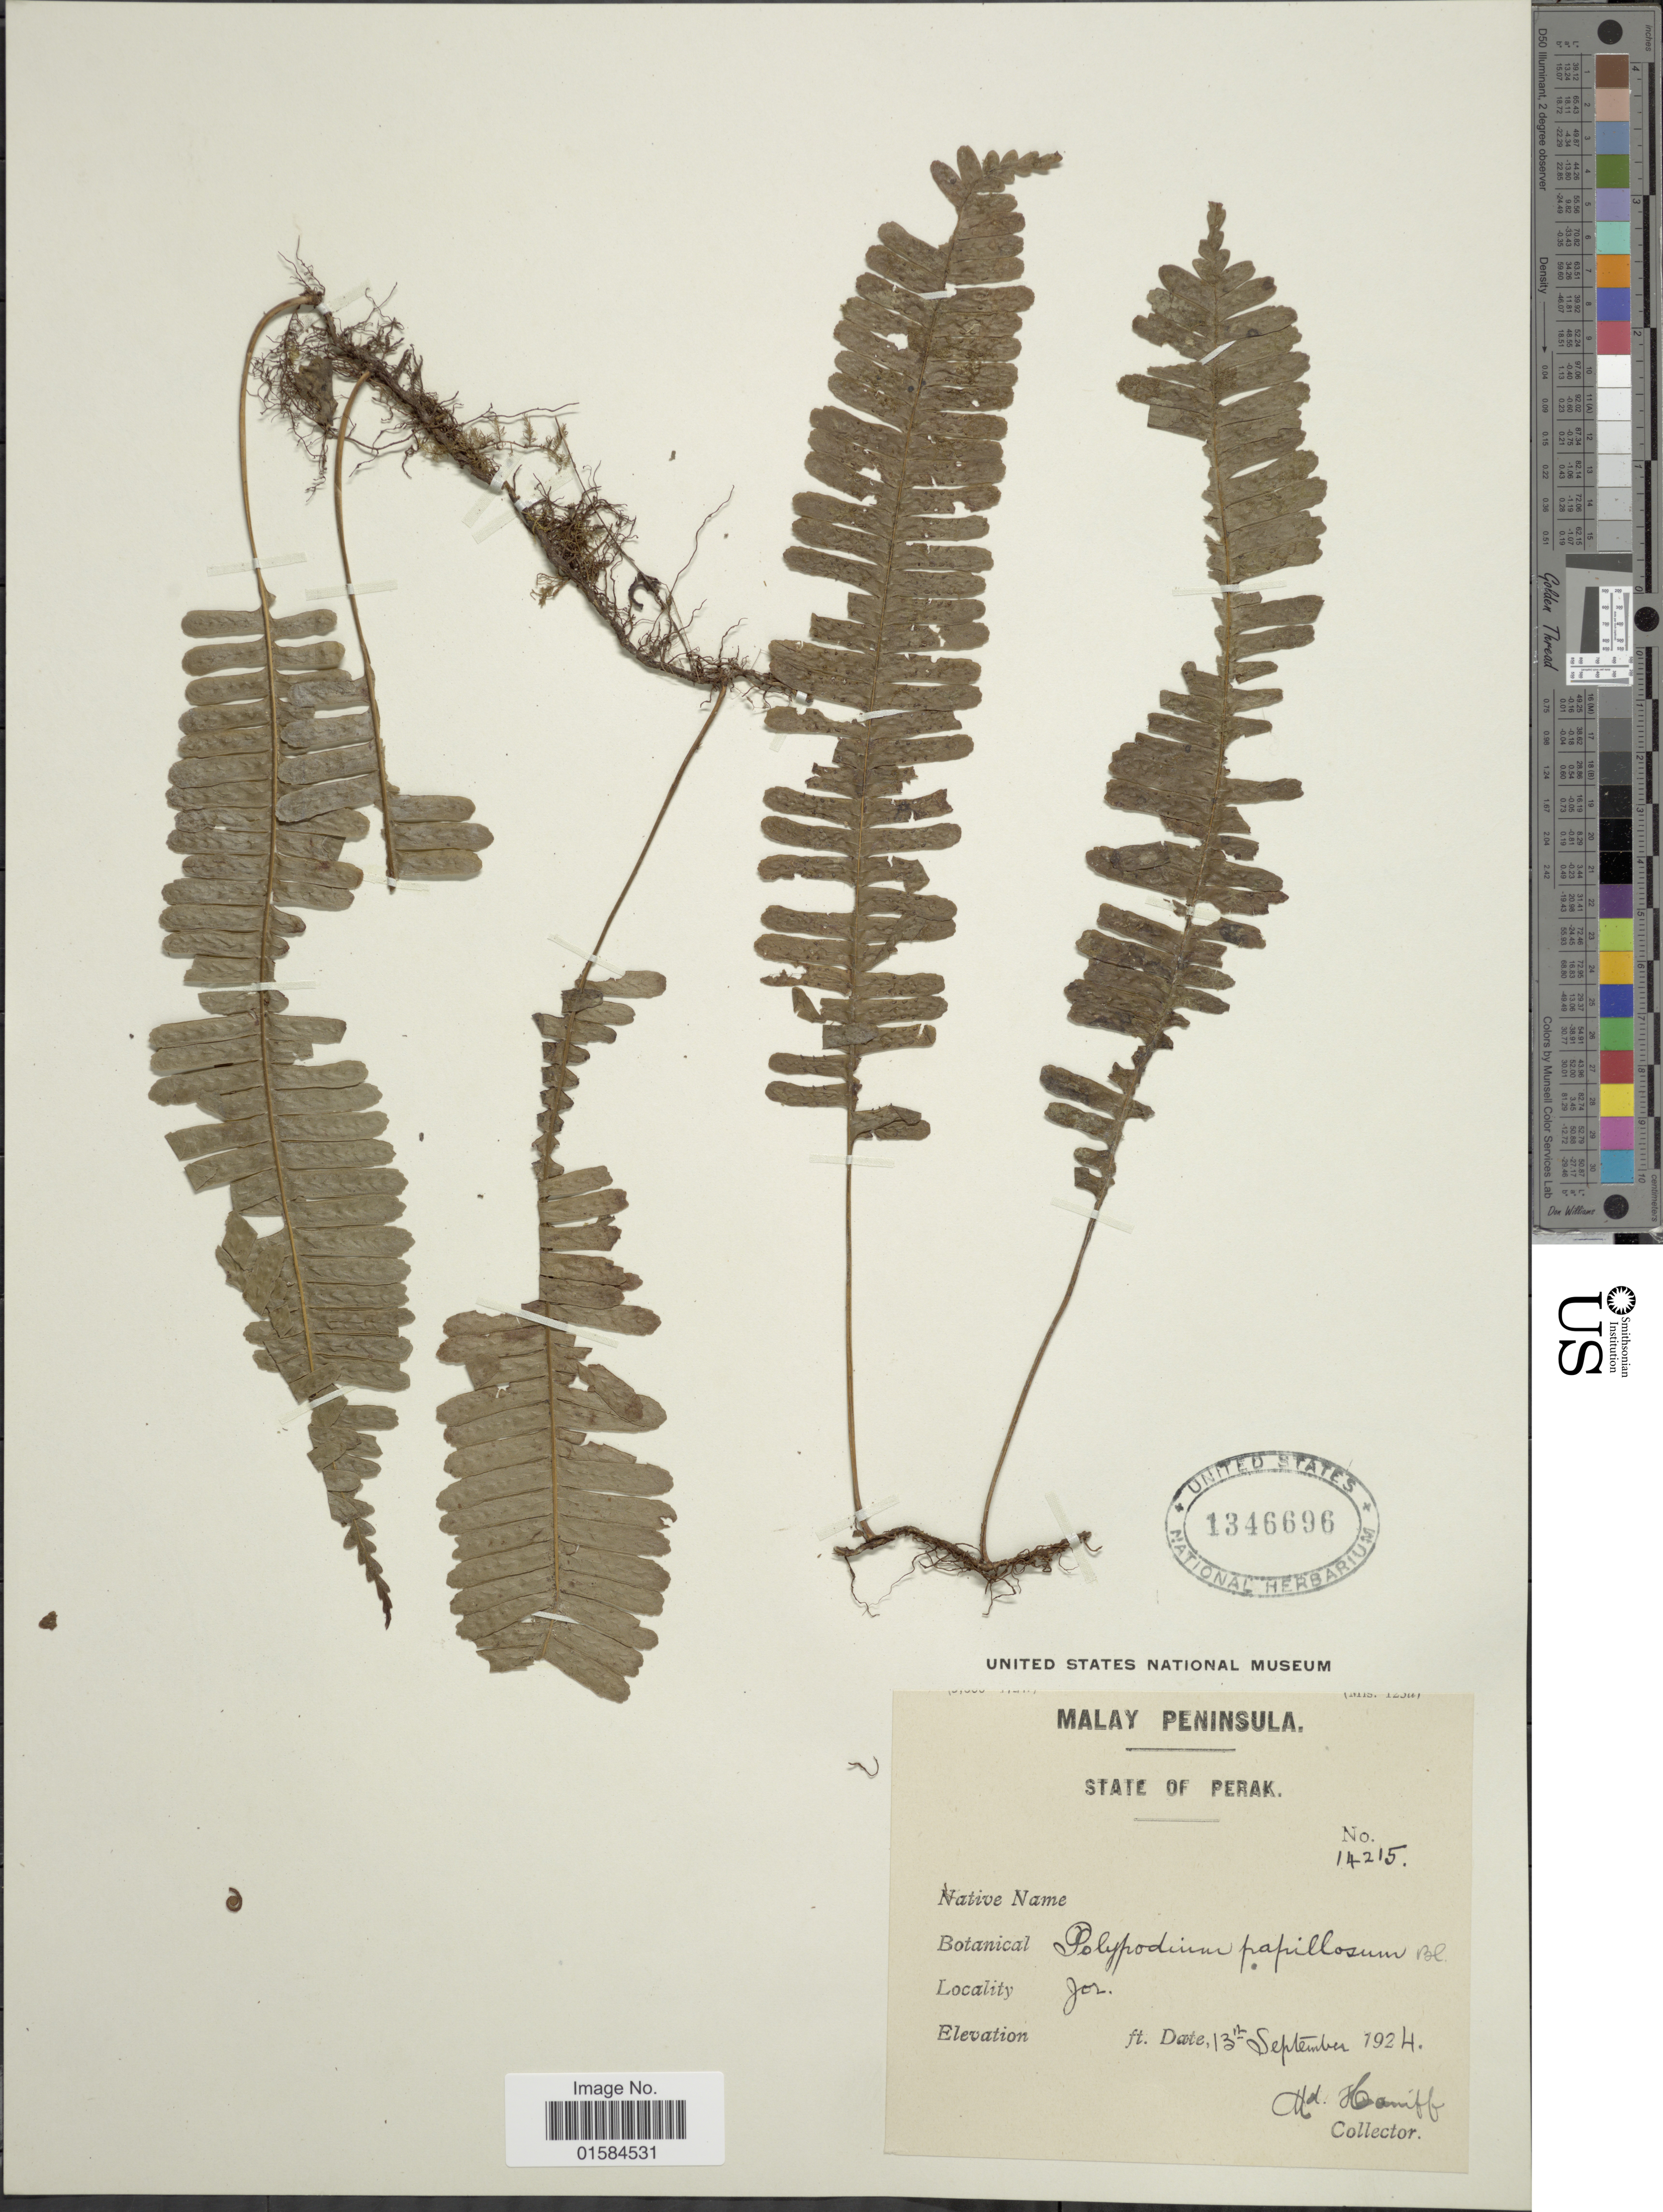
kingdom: Plantae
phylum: Tracheophyta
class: Polypodiopsida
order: Polypodiales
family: Polypodiaceae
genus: Thylacopteris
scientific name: Thylacopteris papillosa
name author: (Blume) Kunze ex J. Sm.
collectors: -. Haniff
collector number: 14215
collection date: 1924-09-13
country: Malaysia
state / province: Perak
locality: Malay Peninsula, State of Perak, Jor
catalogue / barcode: US 1346696